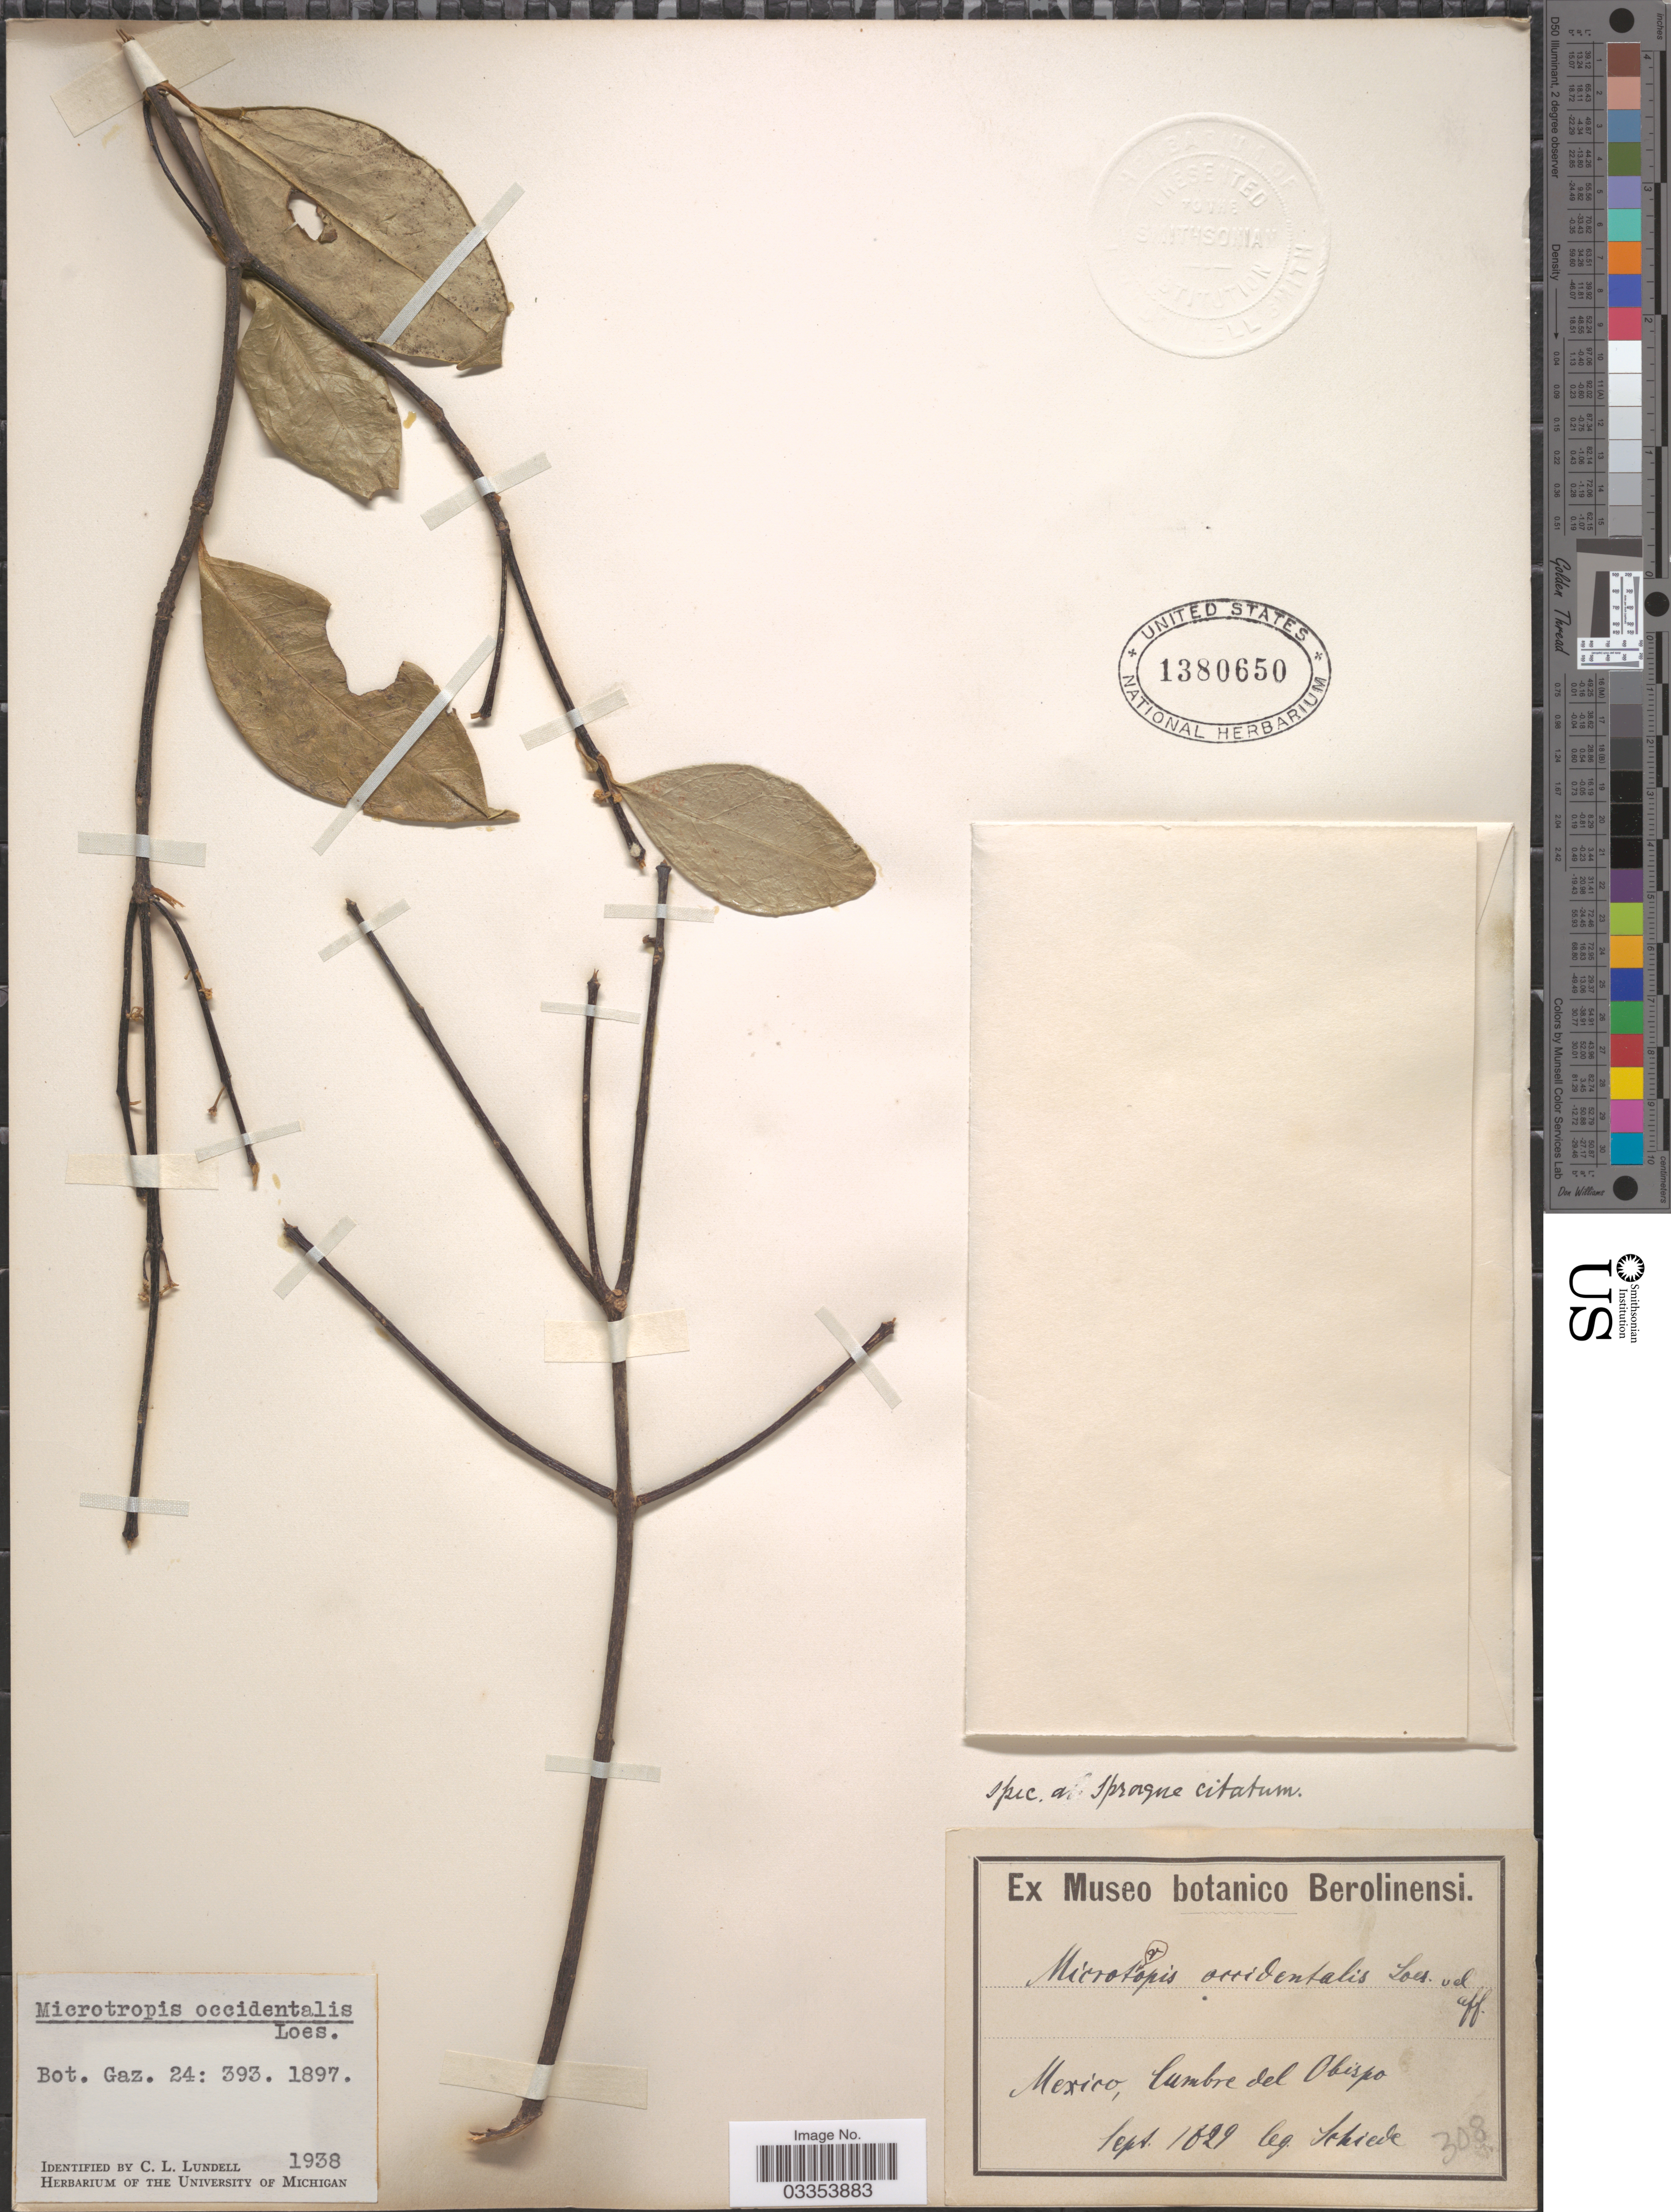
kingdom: Plantae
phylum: Tracheophyta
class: Magnoliopsida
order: Celastrales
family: Celastraceae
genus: Quetzalia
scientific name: Quetzalia occidentalis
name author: (Loes. ex Donn. Sm.) Lundell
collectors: Schiede, --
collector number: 308?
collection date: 1829-09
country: Mexico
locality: Cumbre del Obispo.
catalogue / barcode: US 1380650